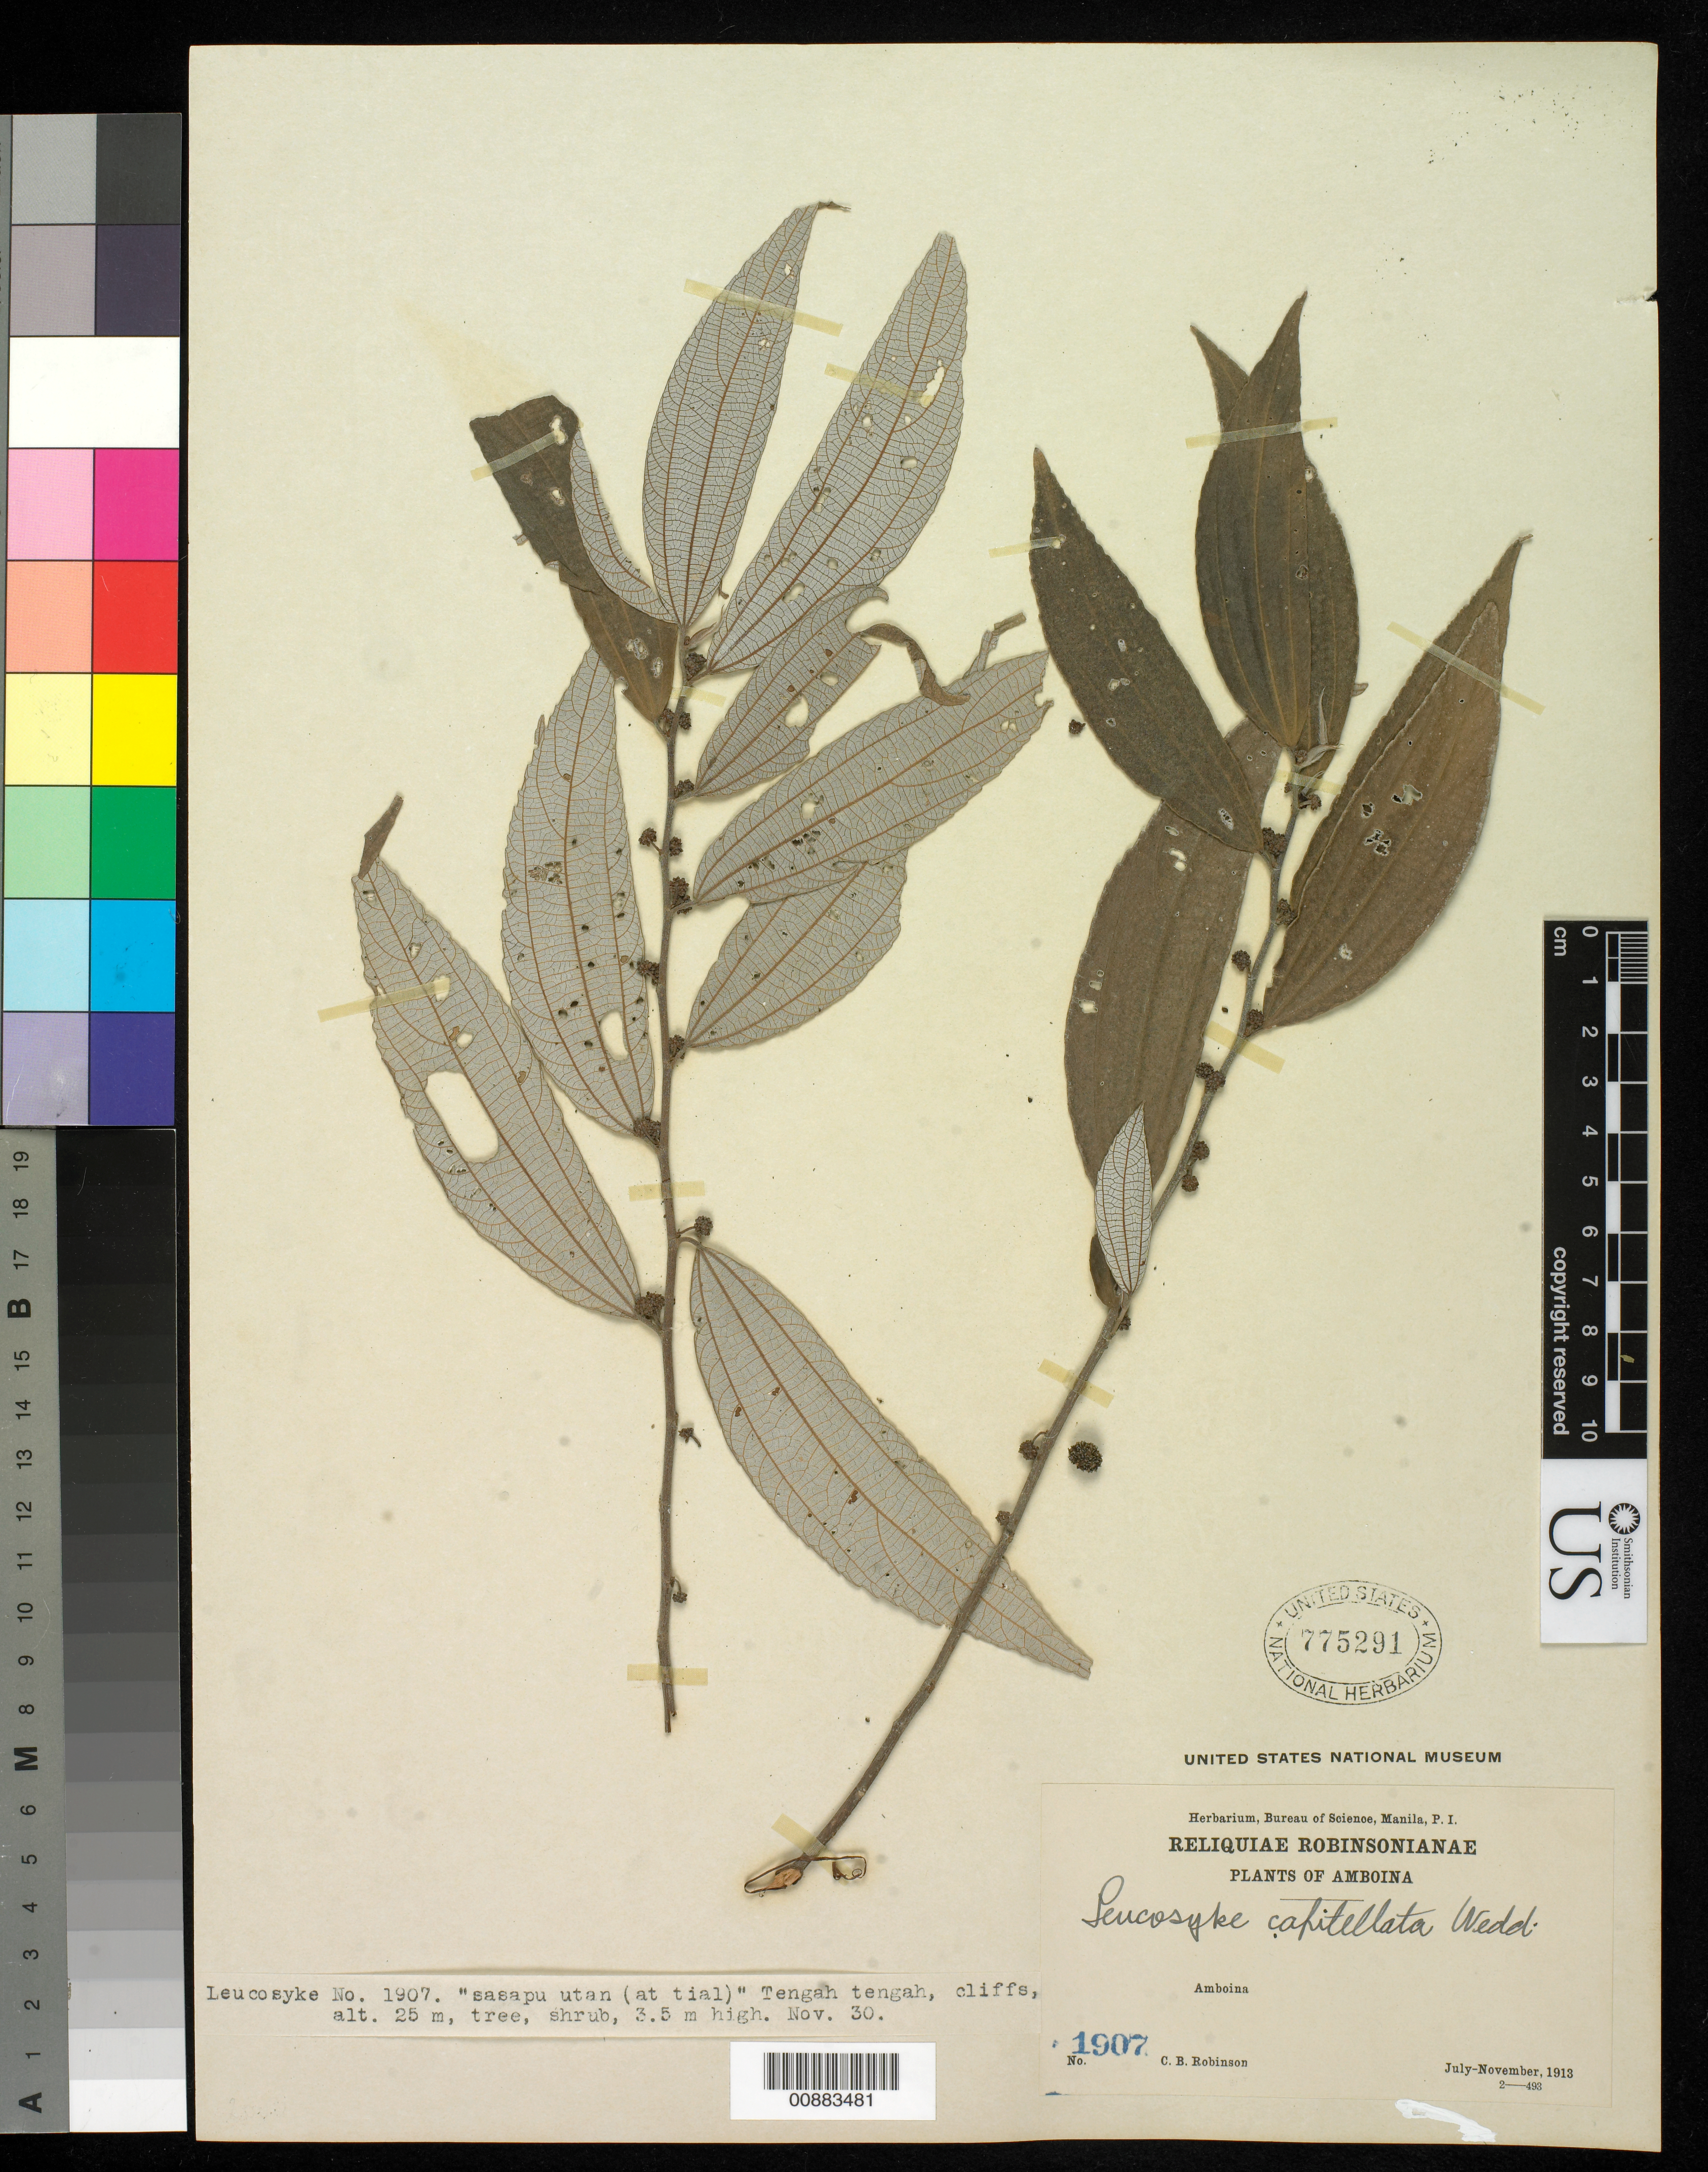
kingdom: Plantae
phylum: Tracheophyta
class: Magnoliopsida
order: Rosales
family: Urticaceae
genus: Leucosyke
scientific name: Leucosyke capitellata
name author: (Poir.) Wedd.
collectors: C. Robinson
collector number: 1907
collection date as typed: Jul 1913 to Nov 1913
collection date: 1913-07/1913-11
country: Indonesia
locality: Tengah Tengah, cliffs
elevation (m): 25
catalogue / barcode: US 775291